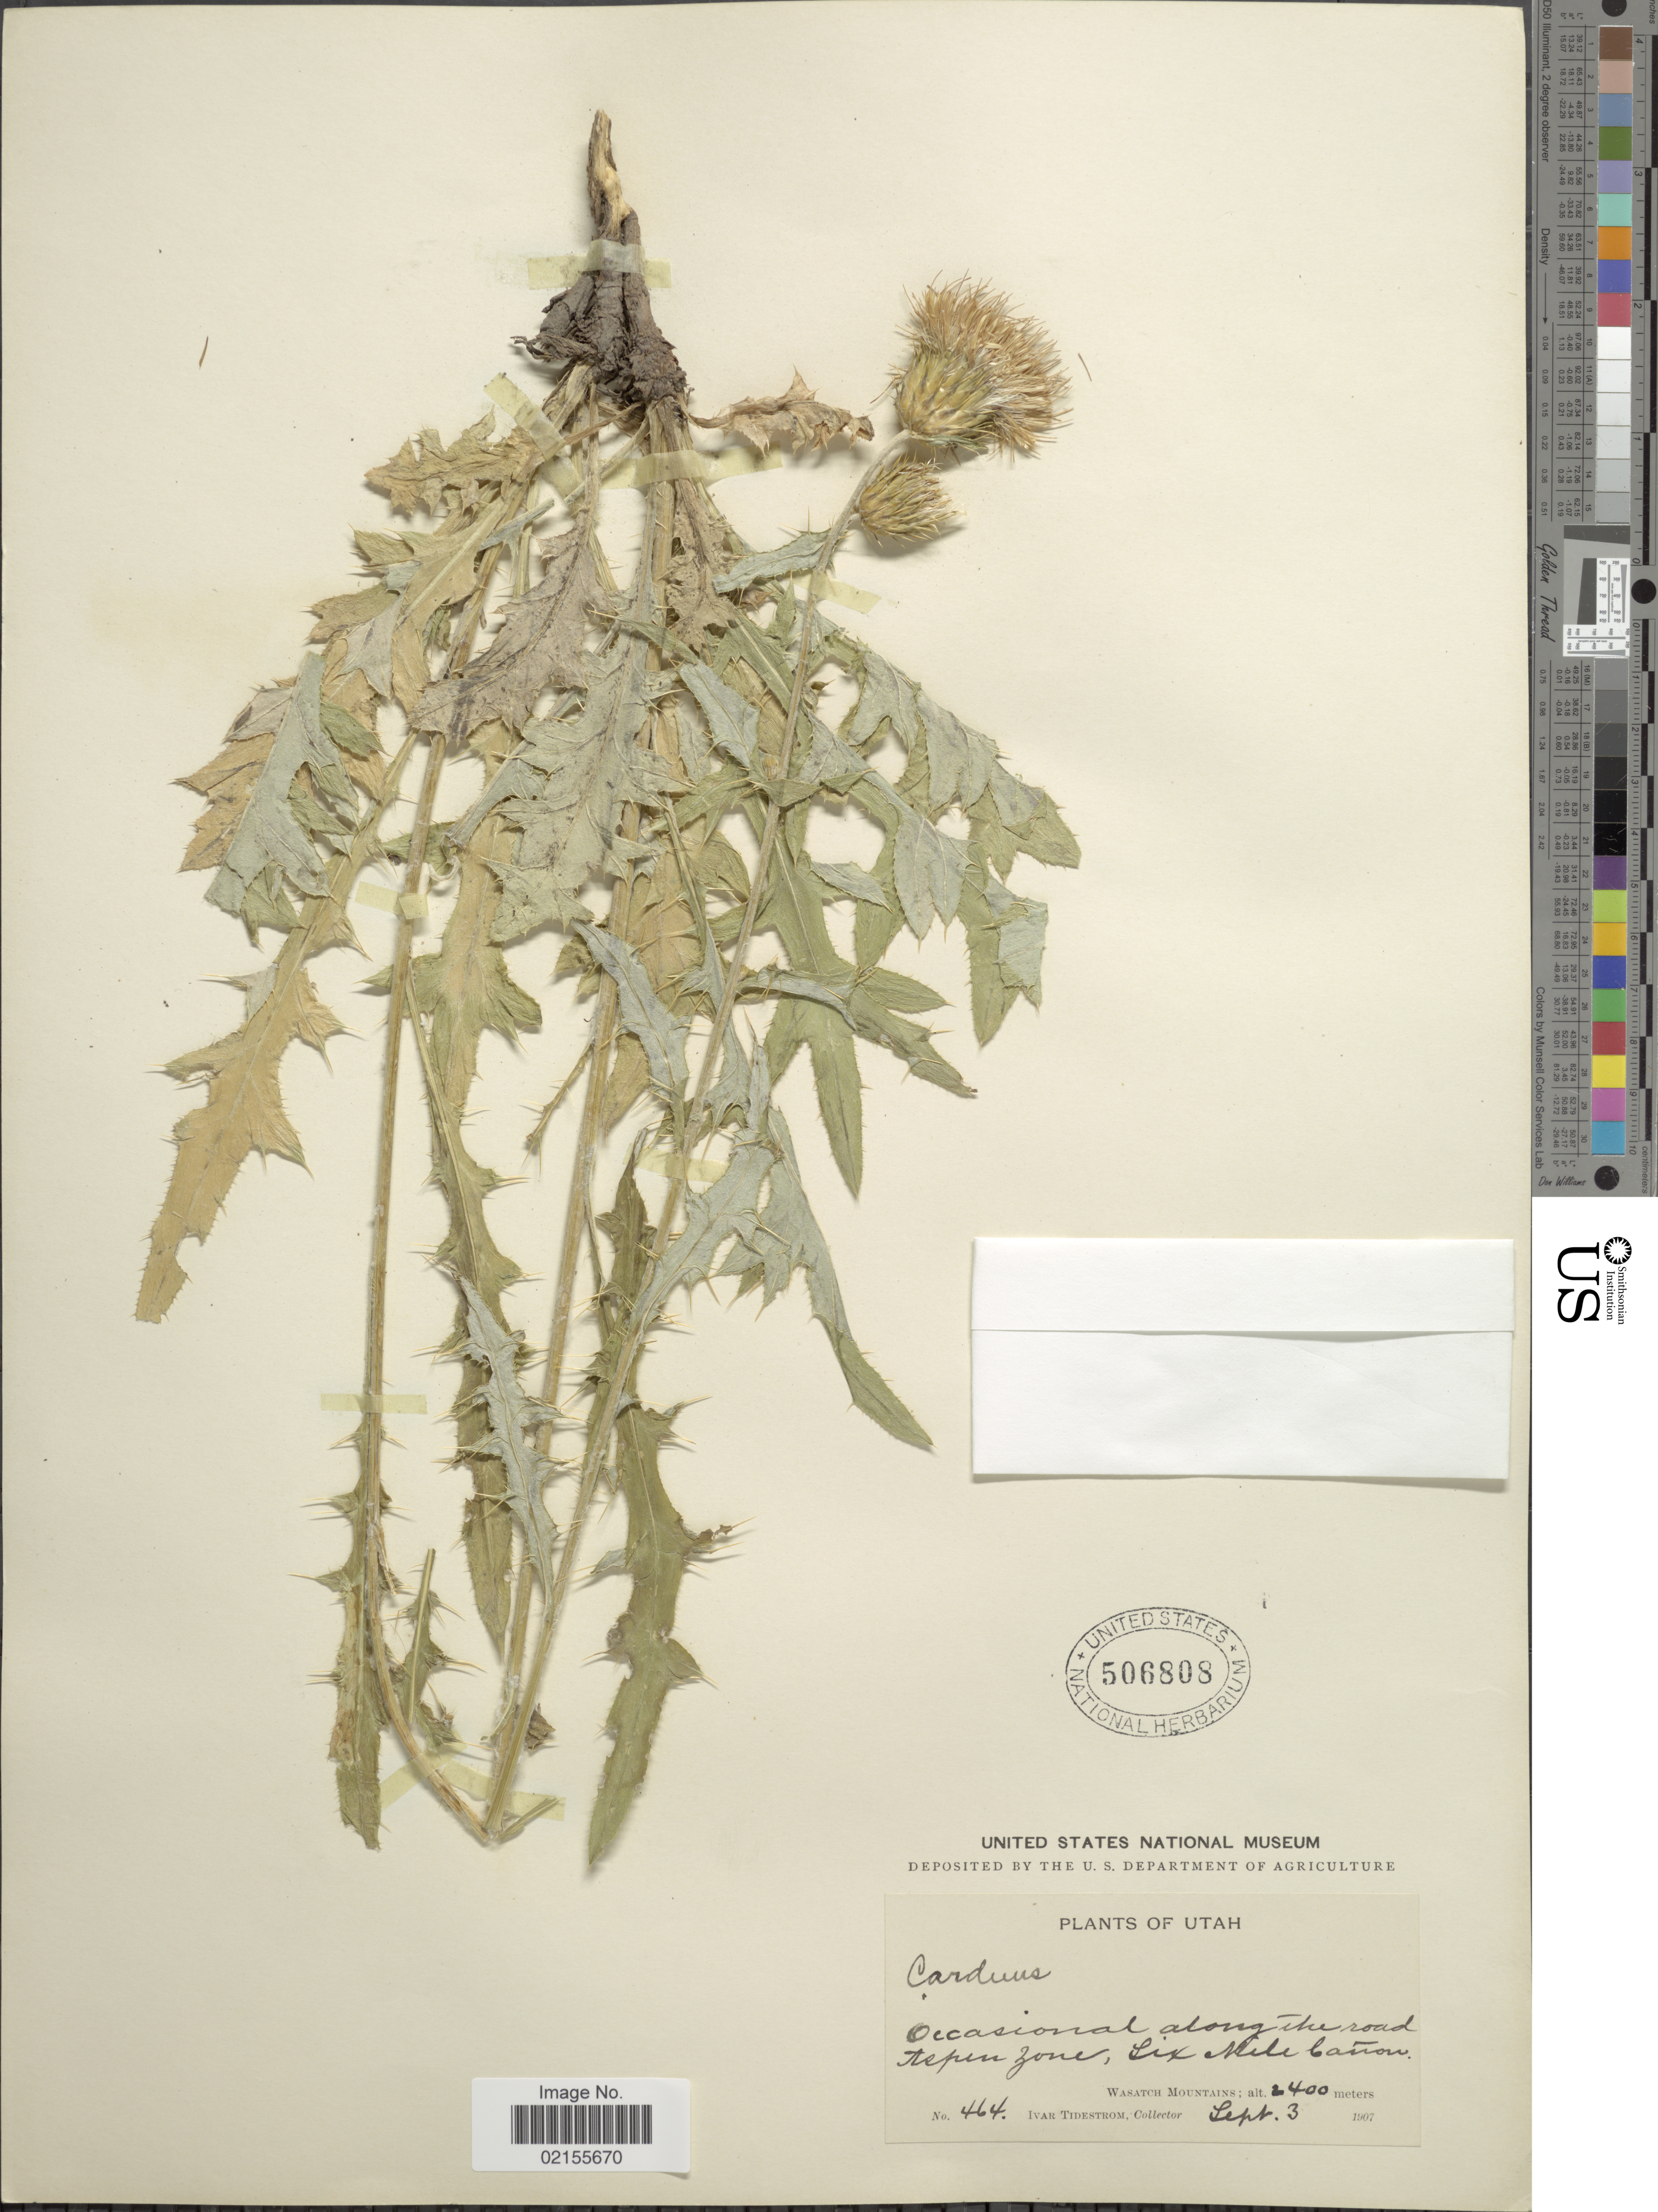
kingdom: Plantae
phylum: Tracheophyta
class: Magnoliopsida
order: Asterales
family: Asteraceae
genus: Carduus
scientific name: Carduus sp.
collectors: I. F. Tidestrom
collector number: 464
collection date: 1907-09-03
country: United States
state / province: Utah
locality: Occasional along the road Spen road, Lix Mile Cañon, Wasatch Mountains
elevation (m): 2400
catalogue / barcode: US 506808